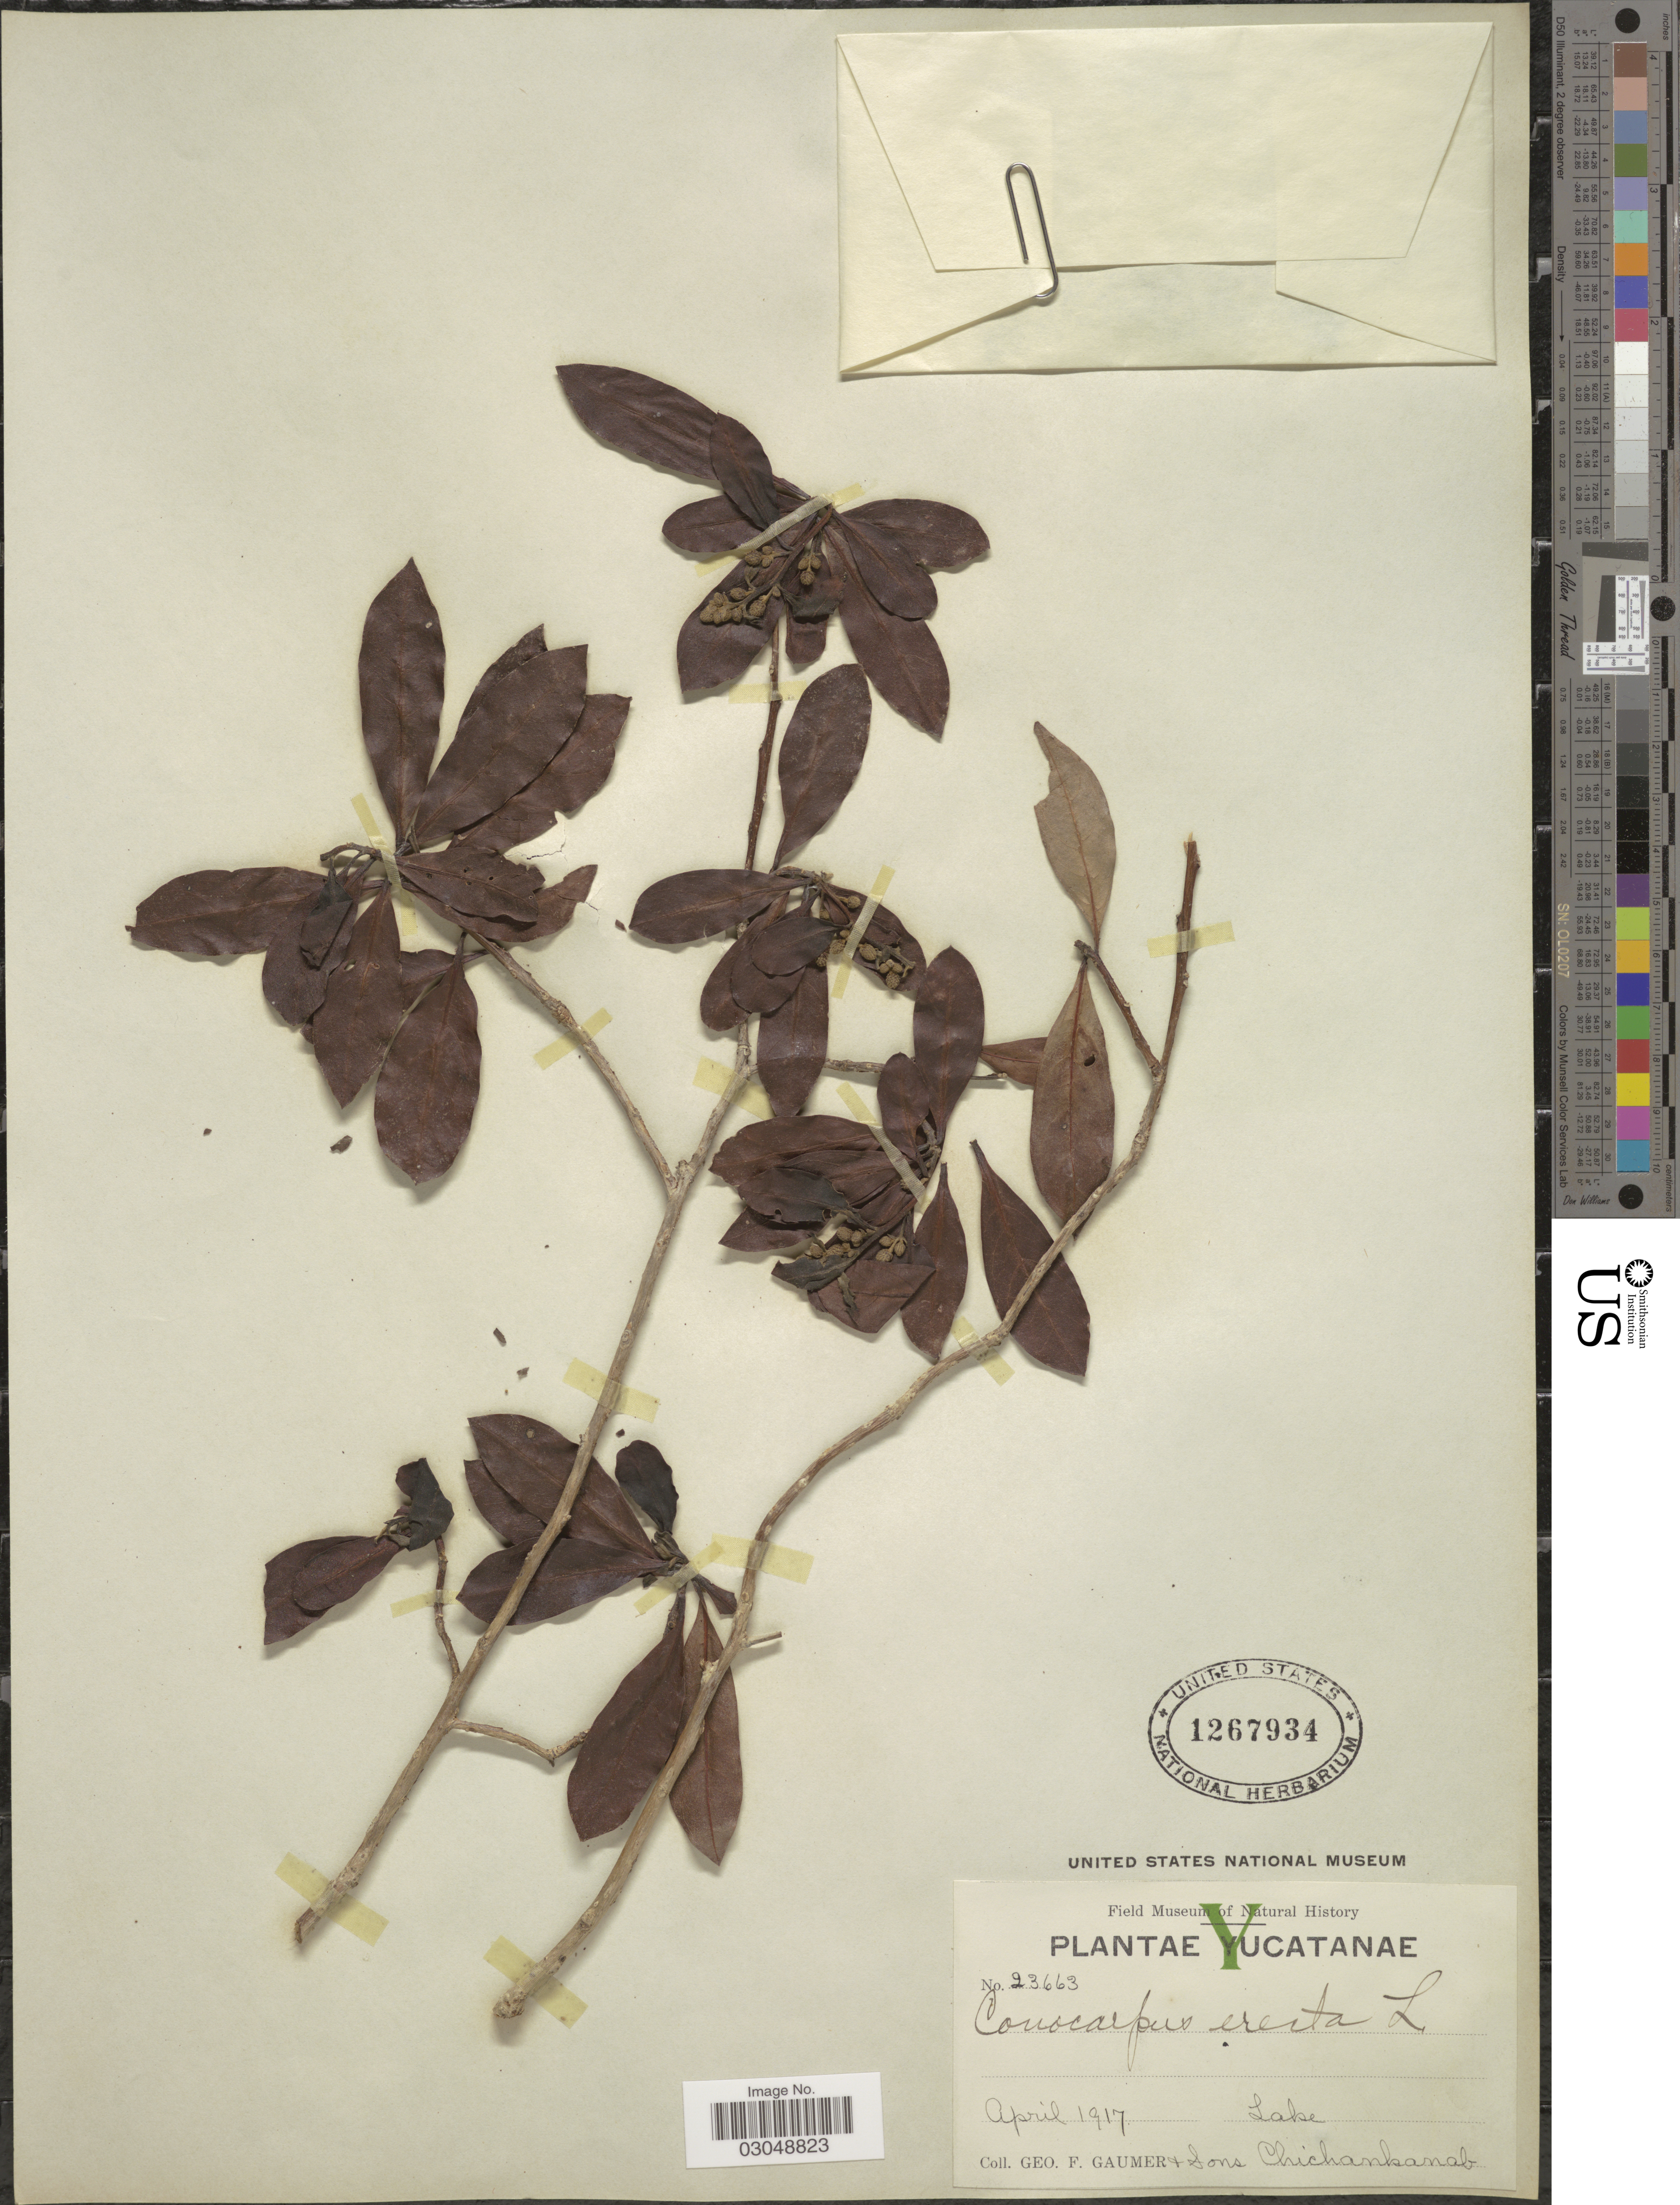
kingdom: Plantae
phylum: Tracheophyta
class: Magnoliopsida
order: Myrtales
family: Combretaceae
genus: Conocarpus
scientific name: Conocarpus erectus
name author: L.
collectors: G. F. Gaumer & Sons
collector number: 23663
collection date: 1917-04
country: Mexico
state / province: Yucatán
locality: Yucatanae. Chichankanab.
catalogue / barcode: US 1267934